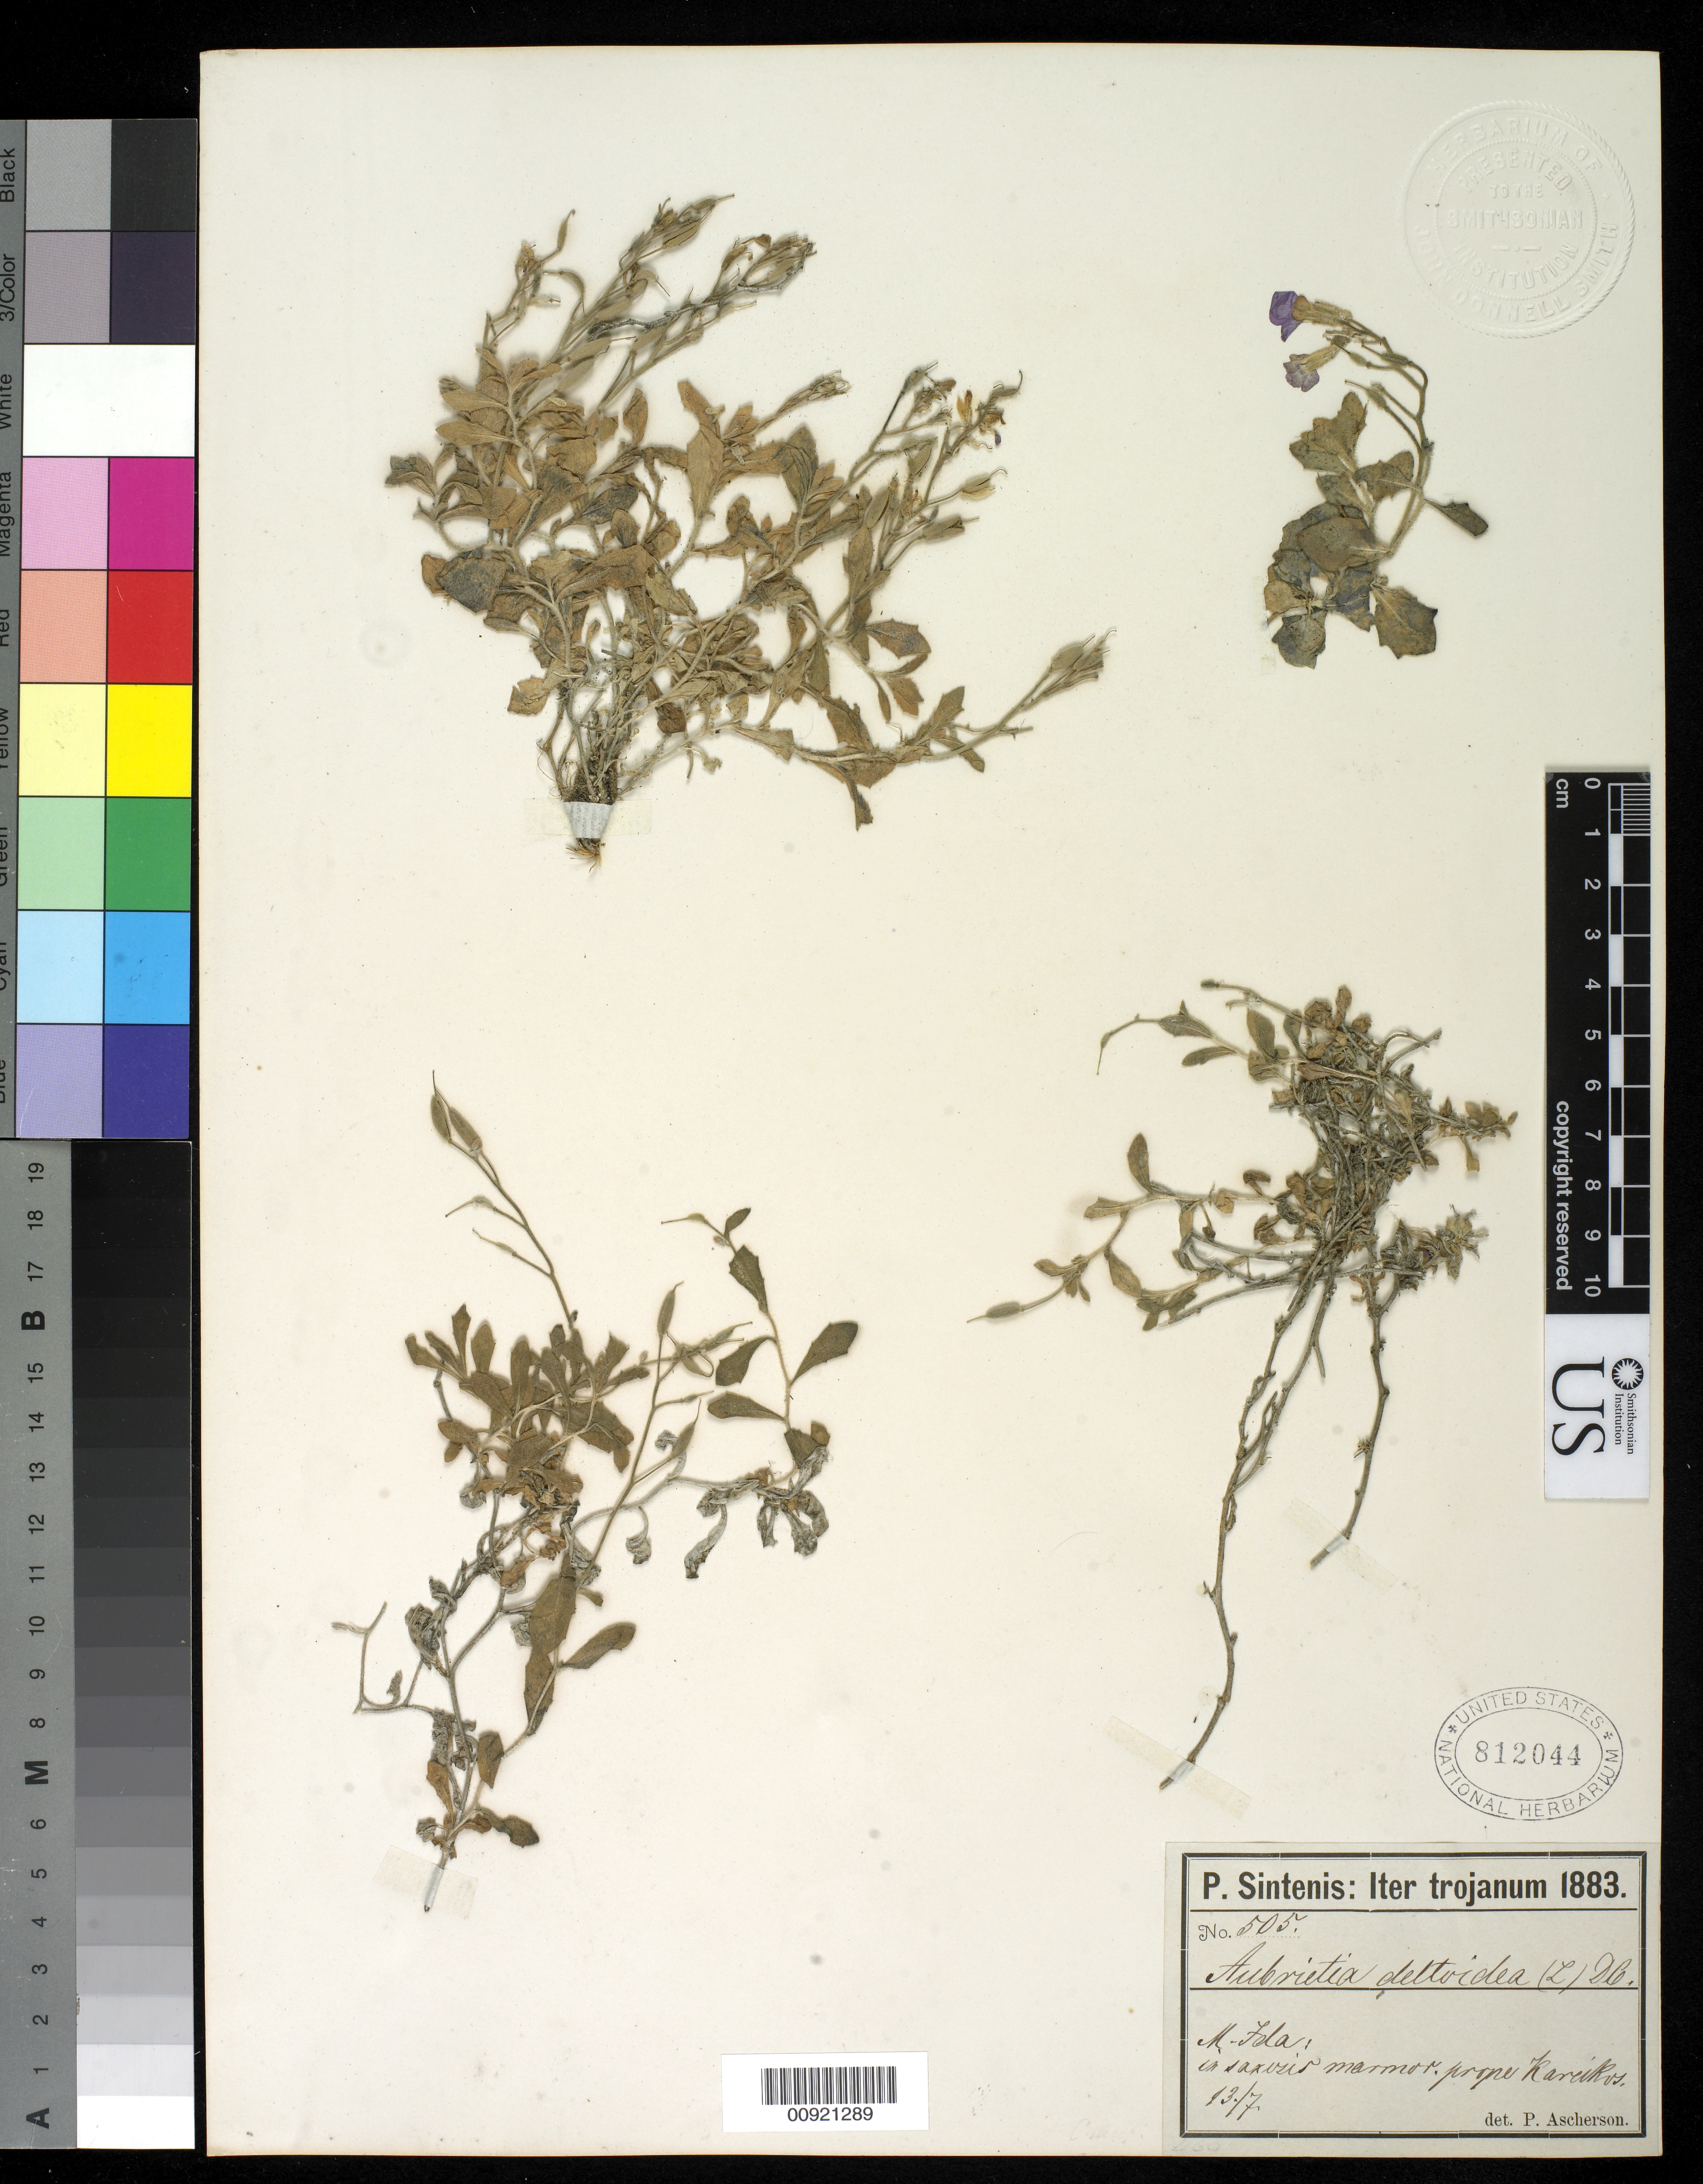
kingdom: Plantae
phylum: Tracheophyta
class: Magnoliopsida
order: Brassicales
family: Brassicaceae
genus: Aubrieta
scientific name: Aubrieta deltoidea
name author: (L.) DC.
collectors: P. Sintenis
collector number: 505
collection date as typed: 13 Jul 1883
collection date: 1883-07-13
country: Turkey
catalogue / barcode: US 812044